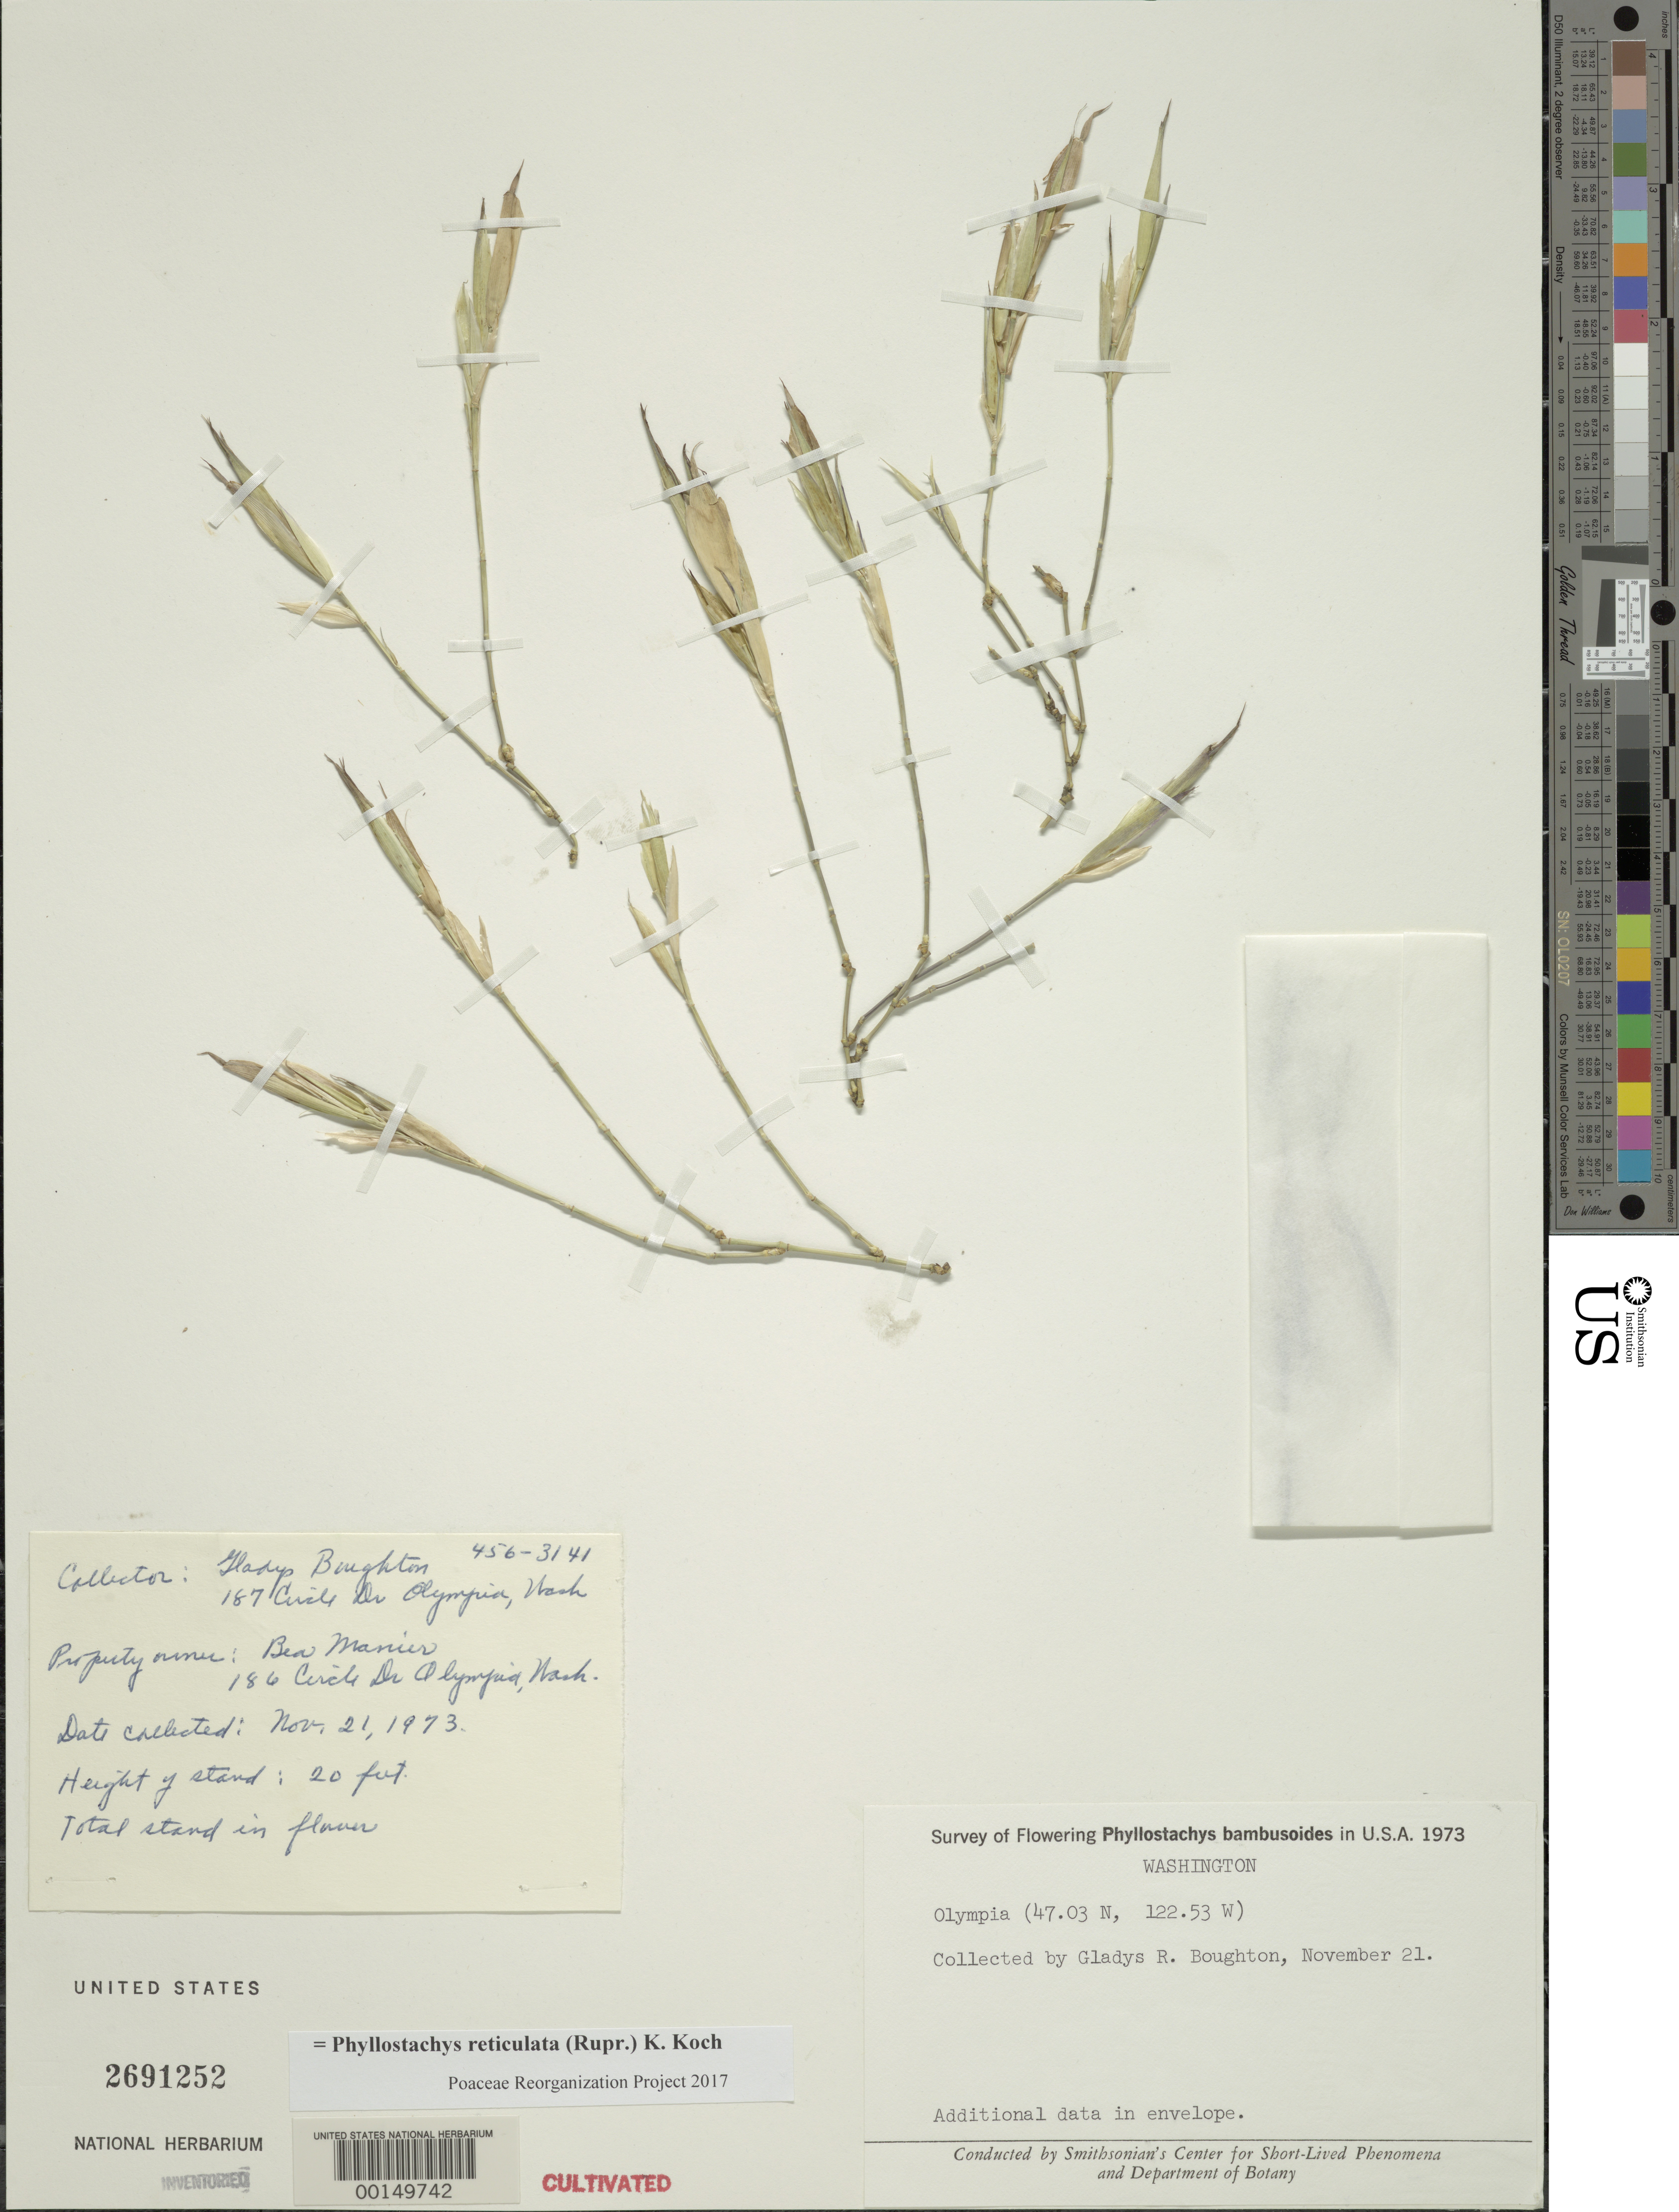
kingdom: Plantae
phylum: Tracheophyta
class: Liliopsida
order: Poales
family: Poaceae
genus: Phyllostachys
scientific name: Phyllostachys reticulata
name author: (Rupr.) K. Koch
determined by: Poaceae Reorganization Project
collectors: G. Boughton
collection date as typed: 21 Nov 1973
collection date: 1973-11-21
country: United States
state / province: Washington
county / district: Thurston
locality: Olympia, lat. 47.03n: long. 122.53w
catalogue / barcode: US 2691252